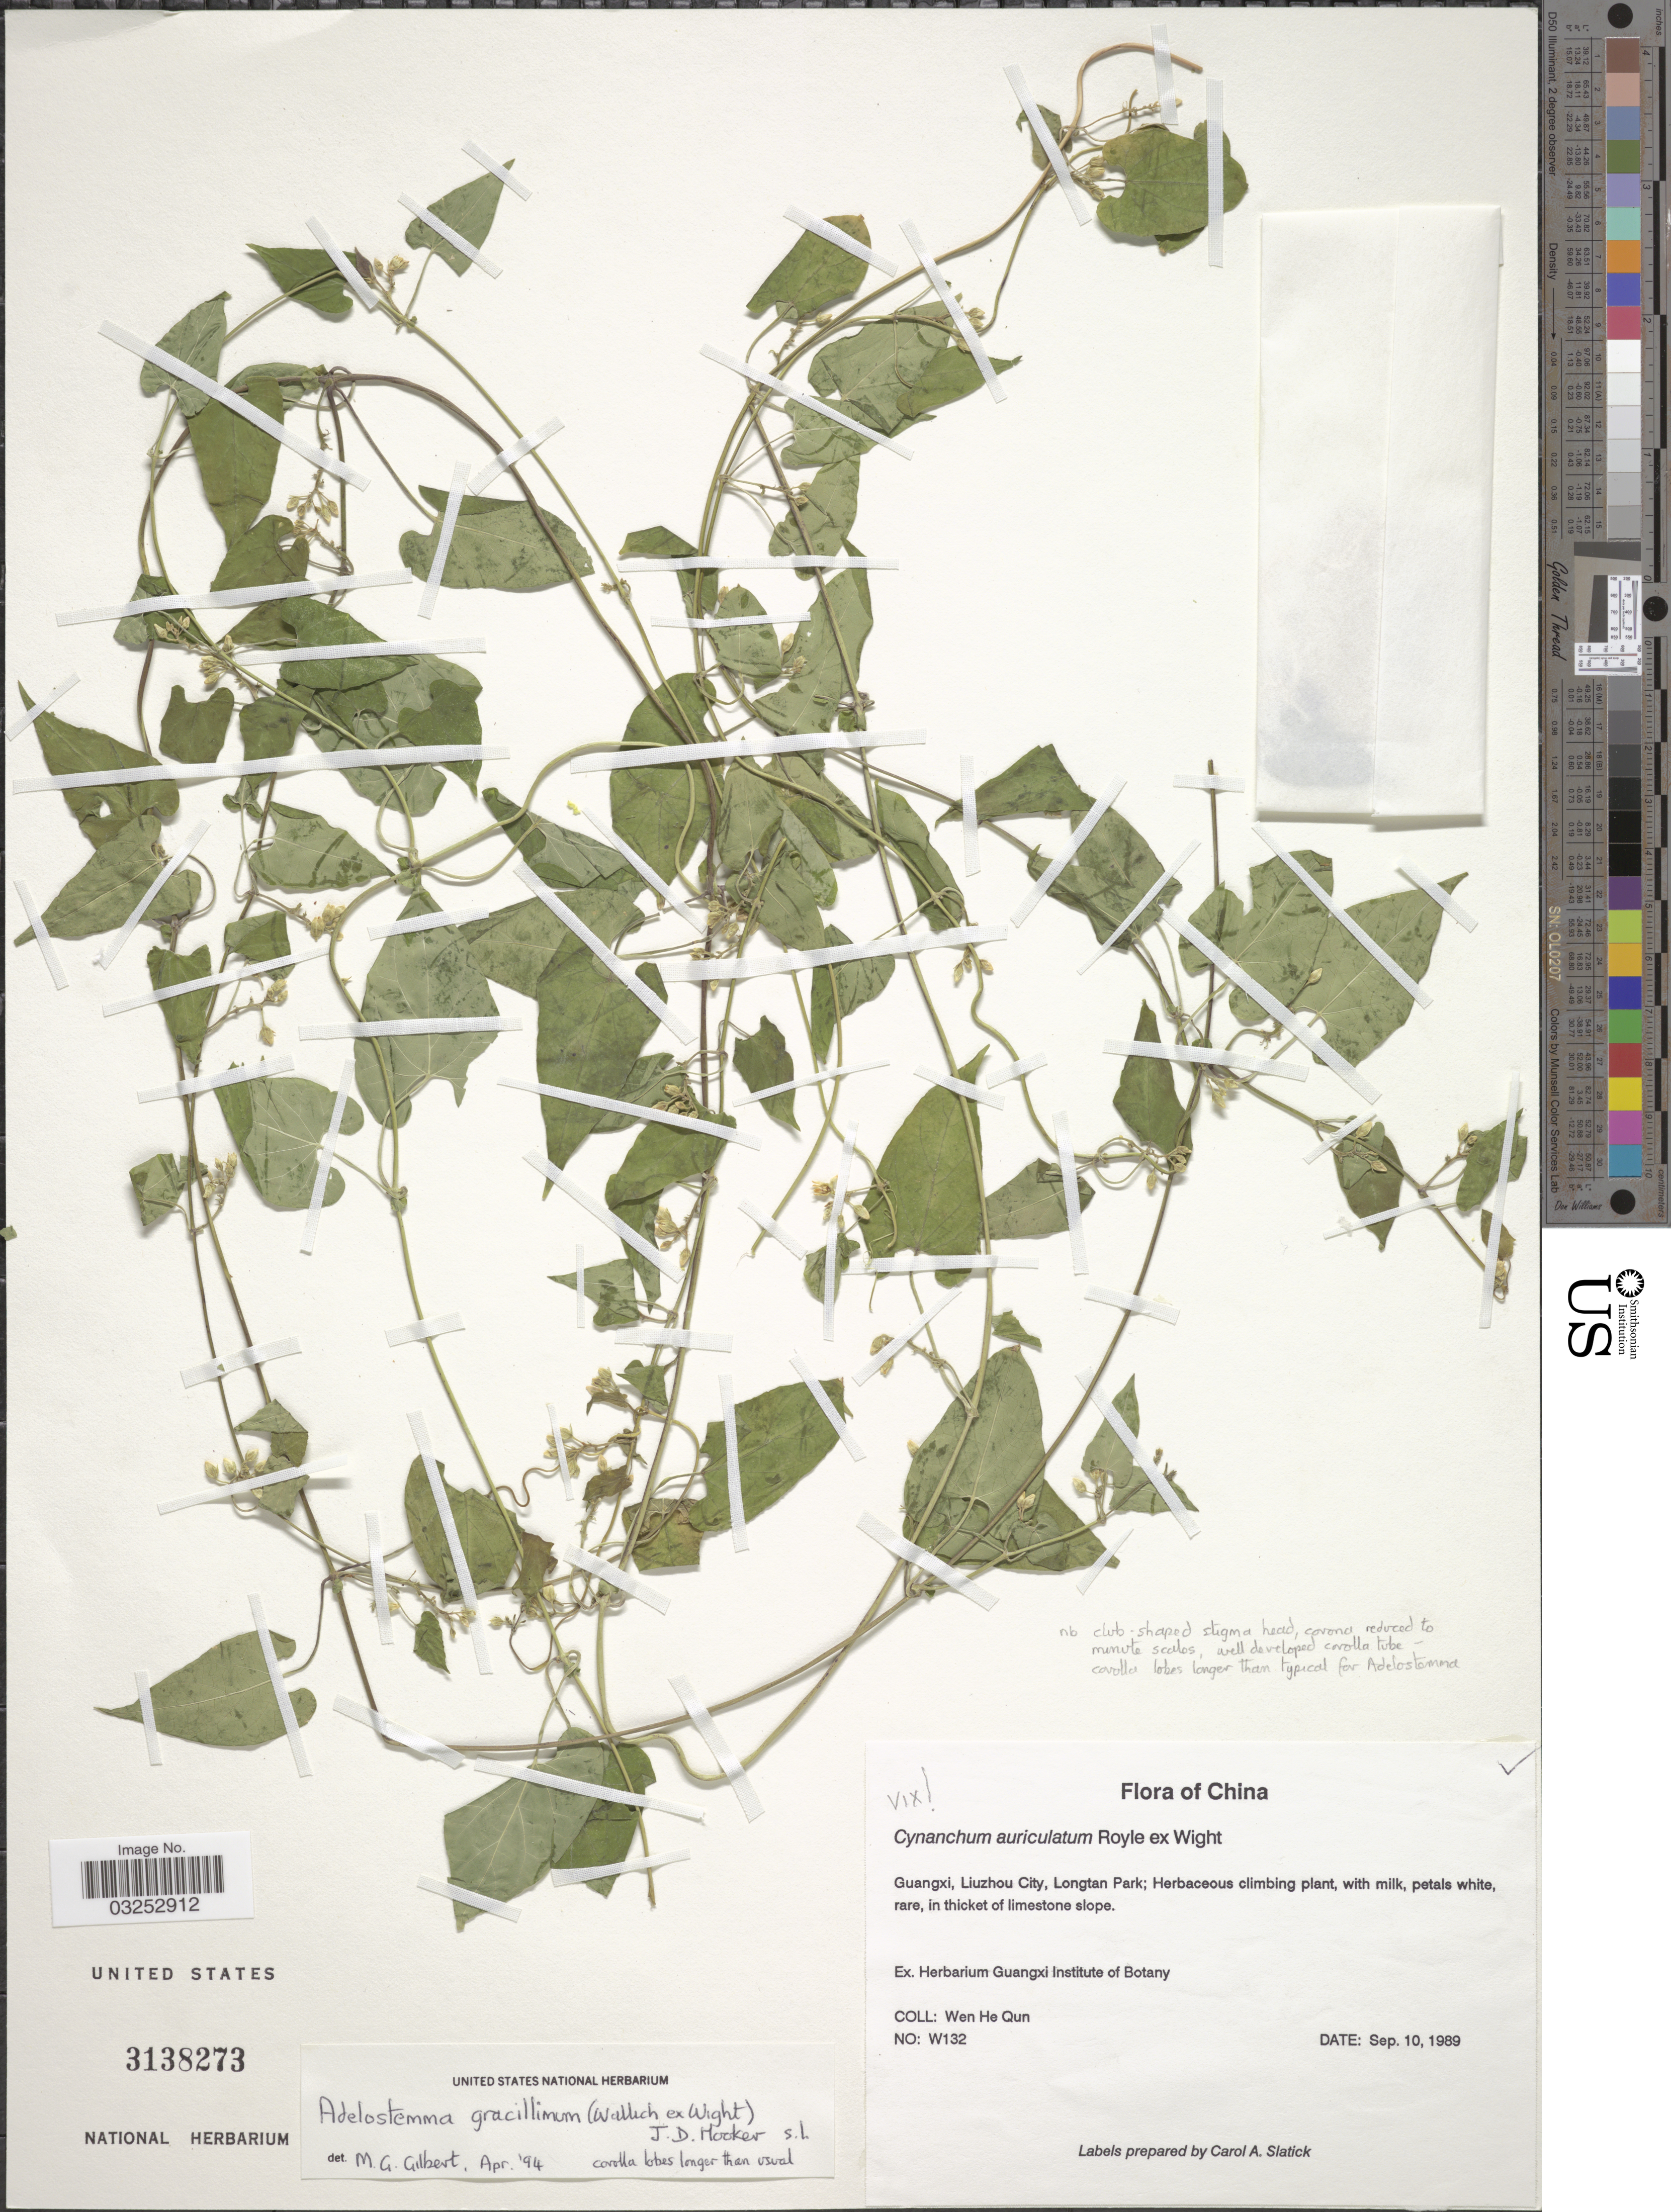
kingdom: Plantae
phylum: Tracheophyta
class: Magnoliopsida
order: Gentianales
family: Apocynaceae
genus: Adelostemma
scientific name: Adelostemma gracillimum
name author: (Wall. ex Wight) Hook. f.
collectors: H. Wen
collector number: W132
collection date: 1989-09-10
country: China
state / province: Guangxi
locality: Guangxi, Liuzhou City, Longtan Park.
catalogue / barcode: US 3138273